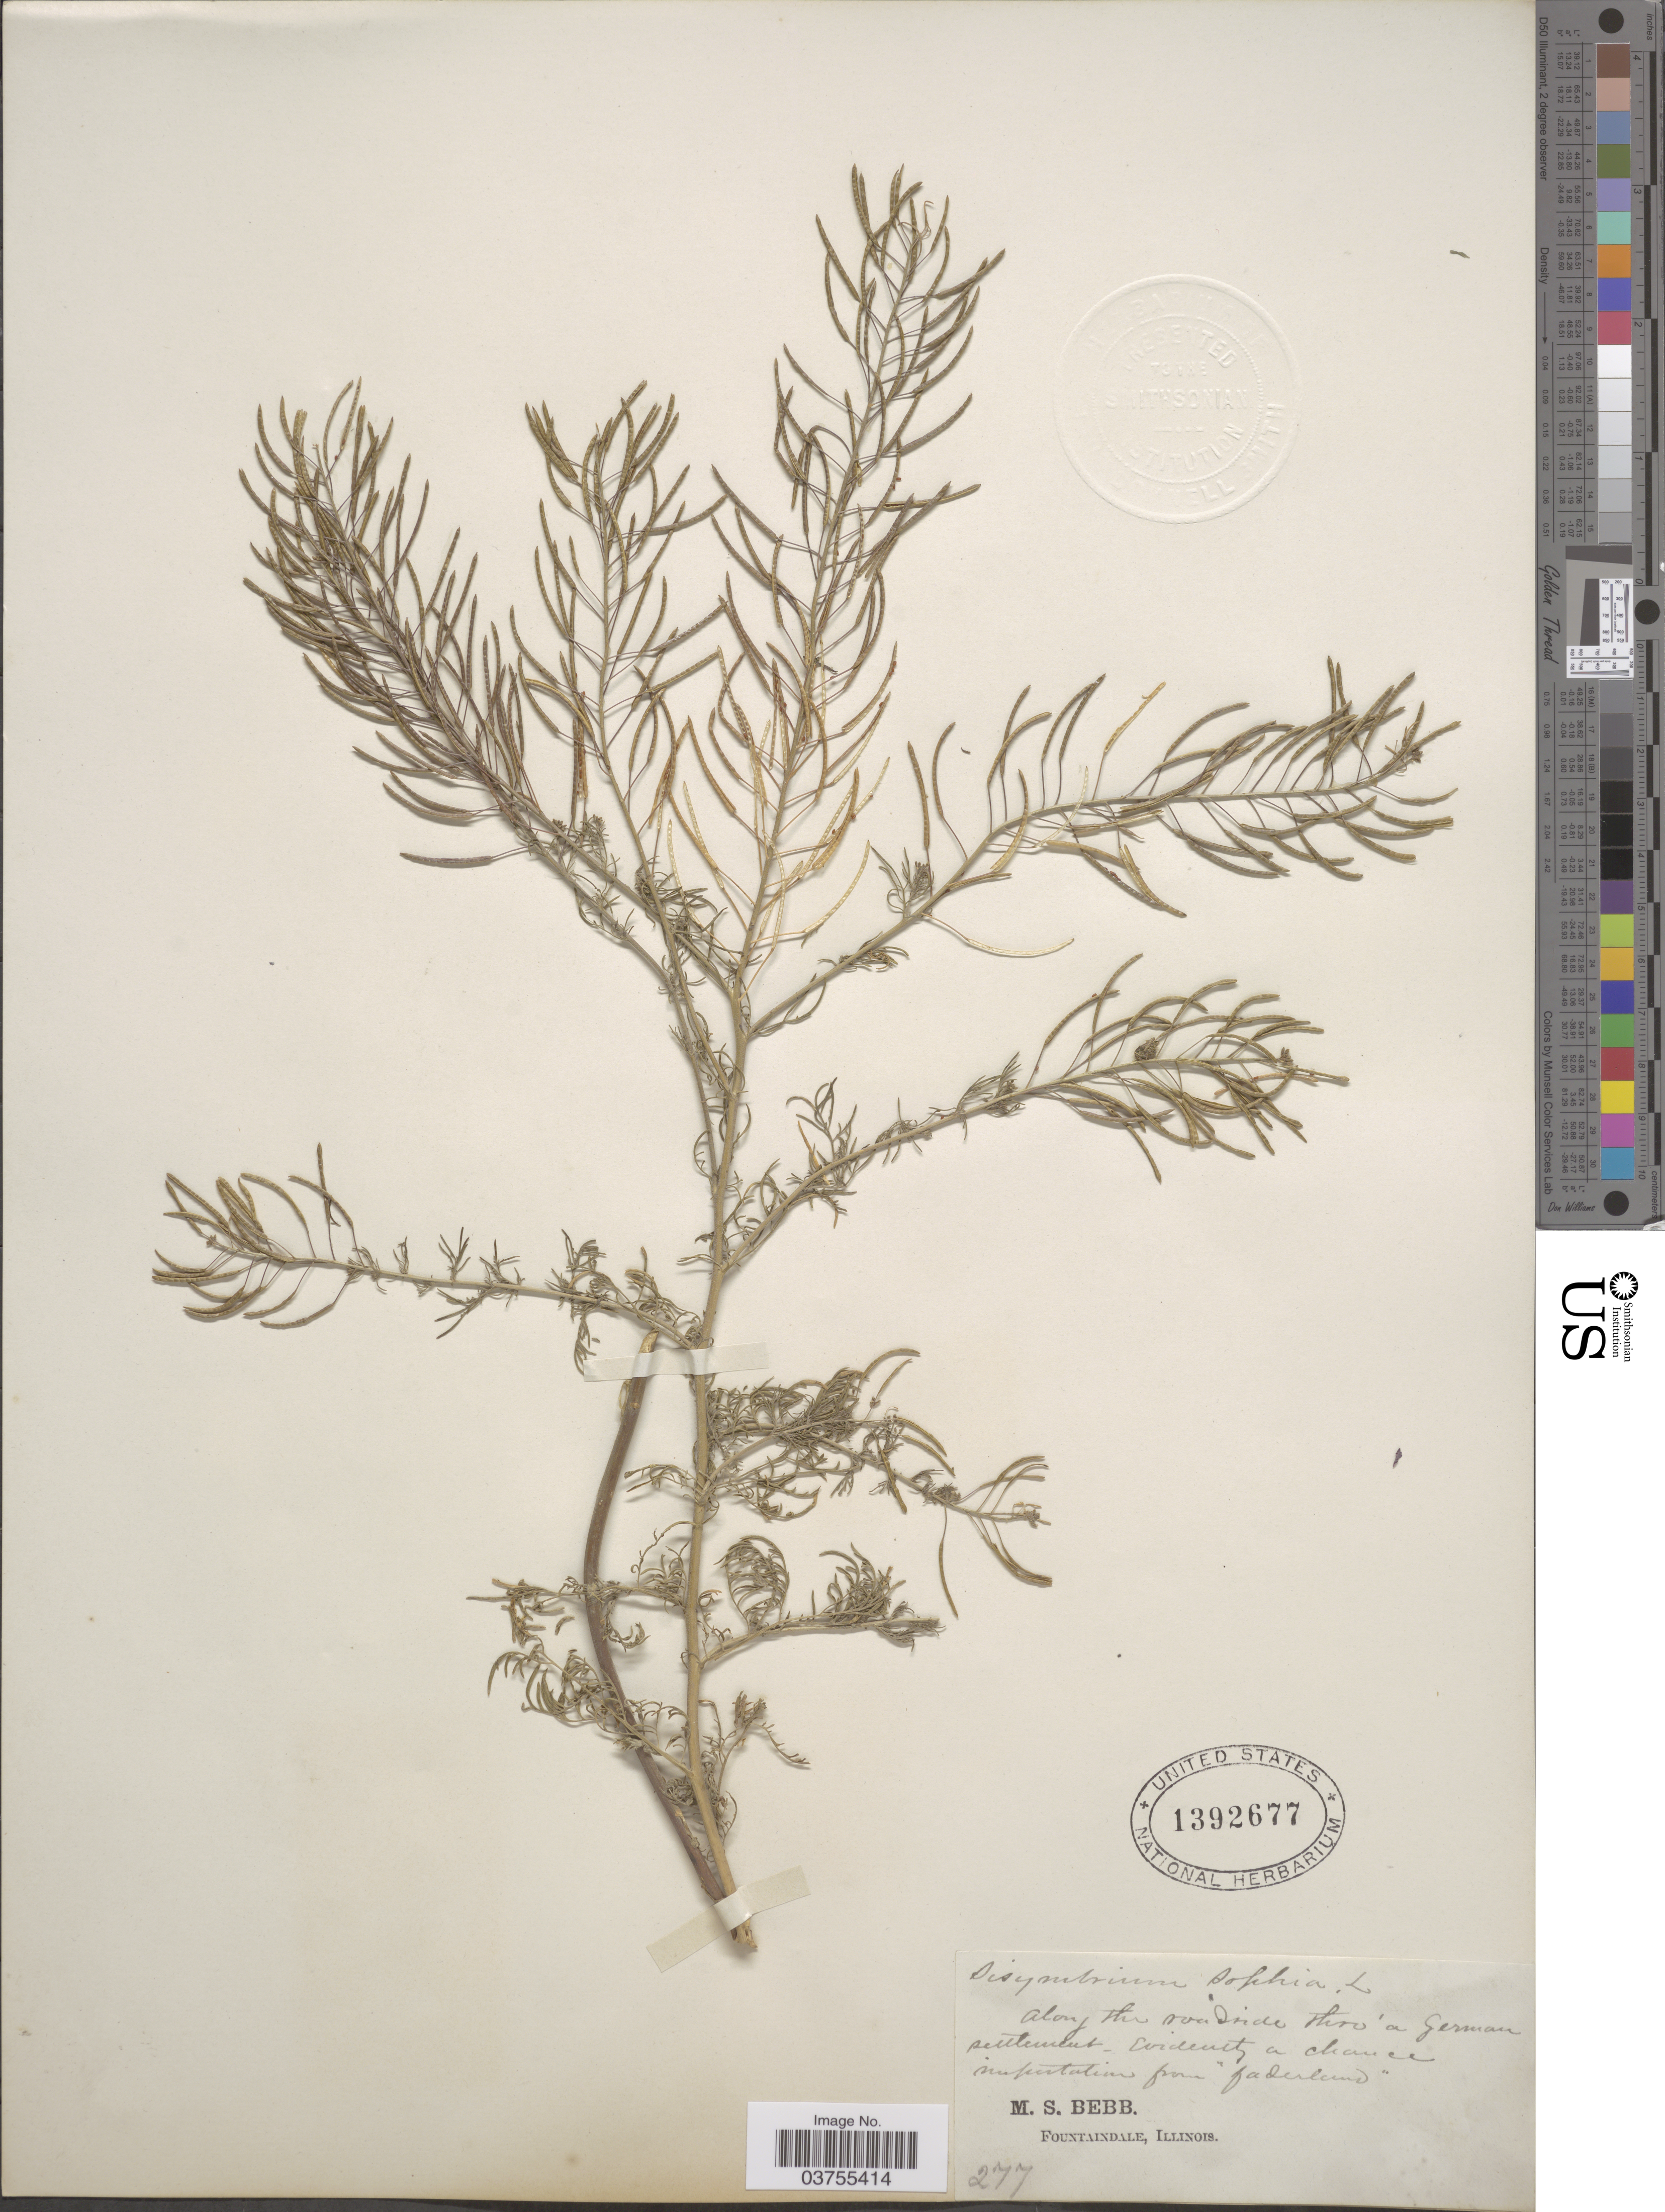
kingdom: Plantae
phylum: Tracheophyta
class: Magnoliopsida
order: Brassicales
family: Brassicaceae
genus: Descurainia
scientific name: Descurainia sophia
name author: (L.) Webb ex Prantl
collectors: M. Bebb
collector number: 277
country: United States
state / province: Illinois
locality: Fountaindale. Along the roadside thru' a German settlement. Evidently a chance importation from "faderland".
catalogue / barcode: US 1392677